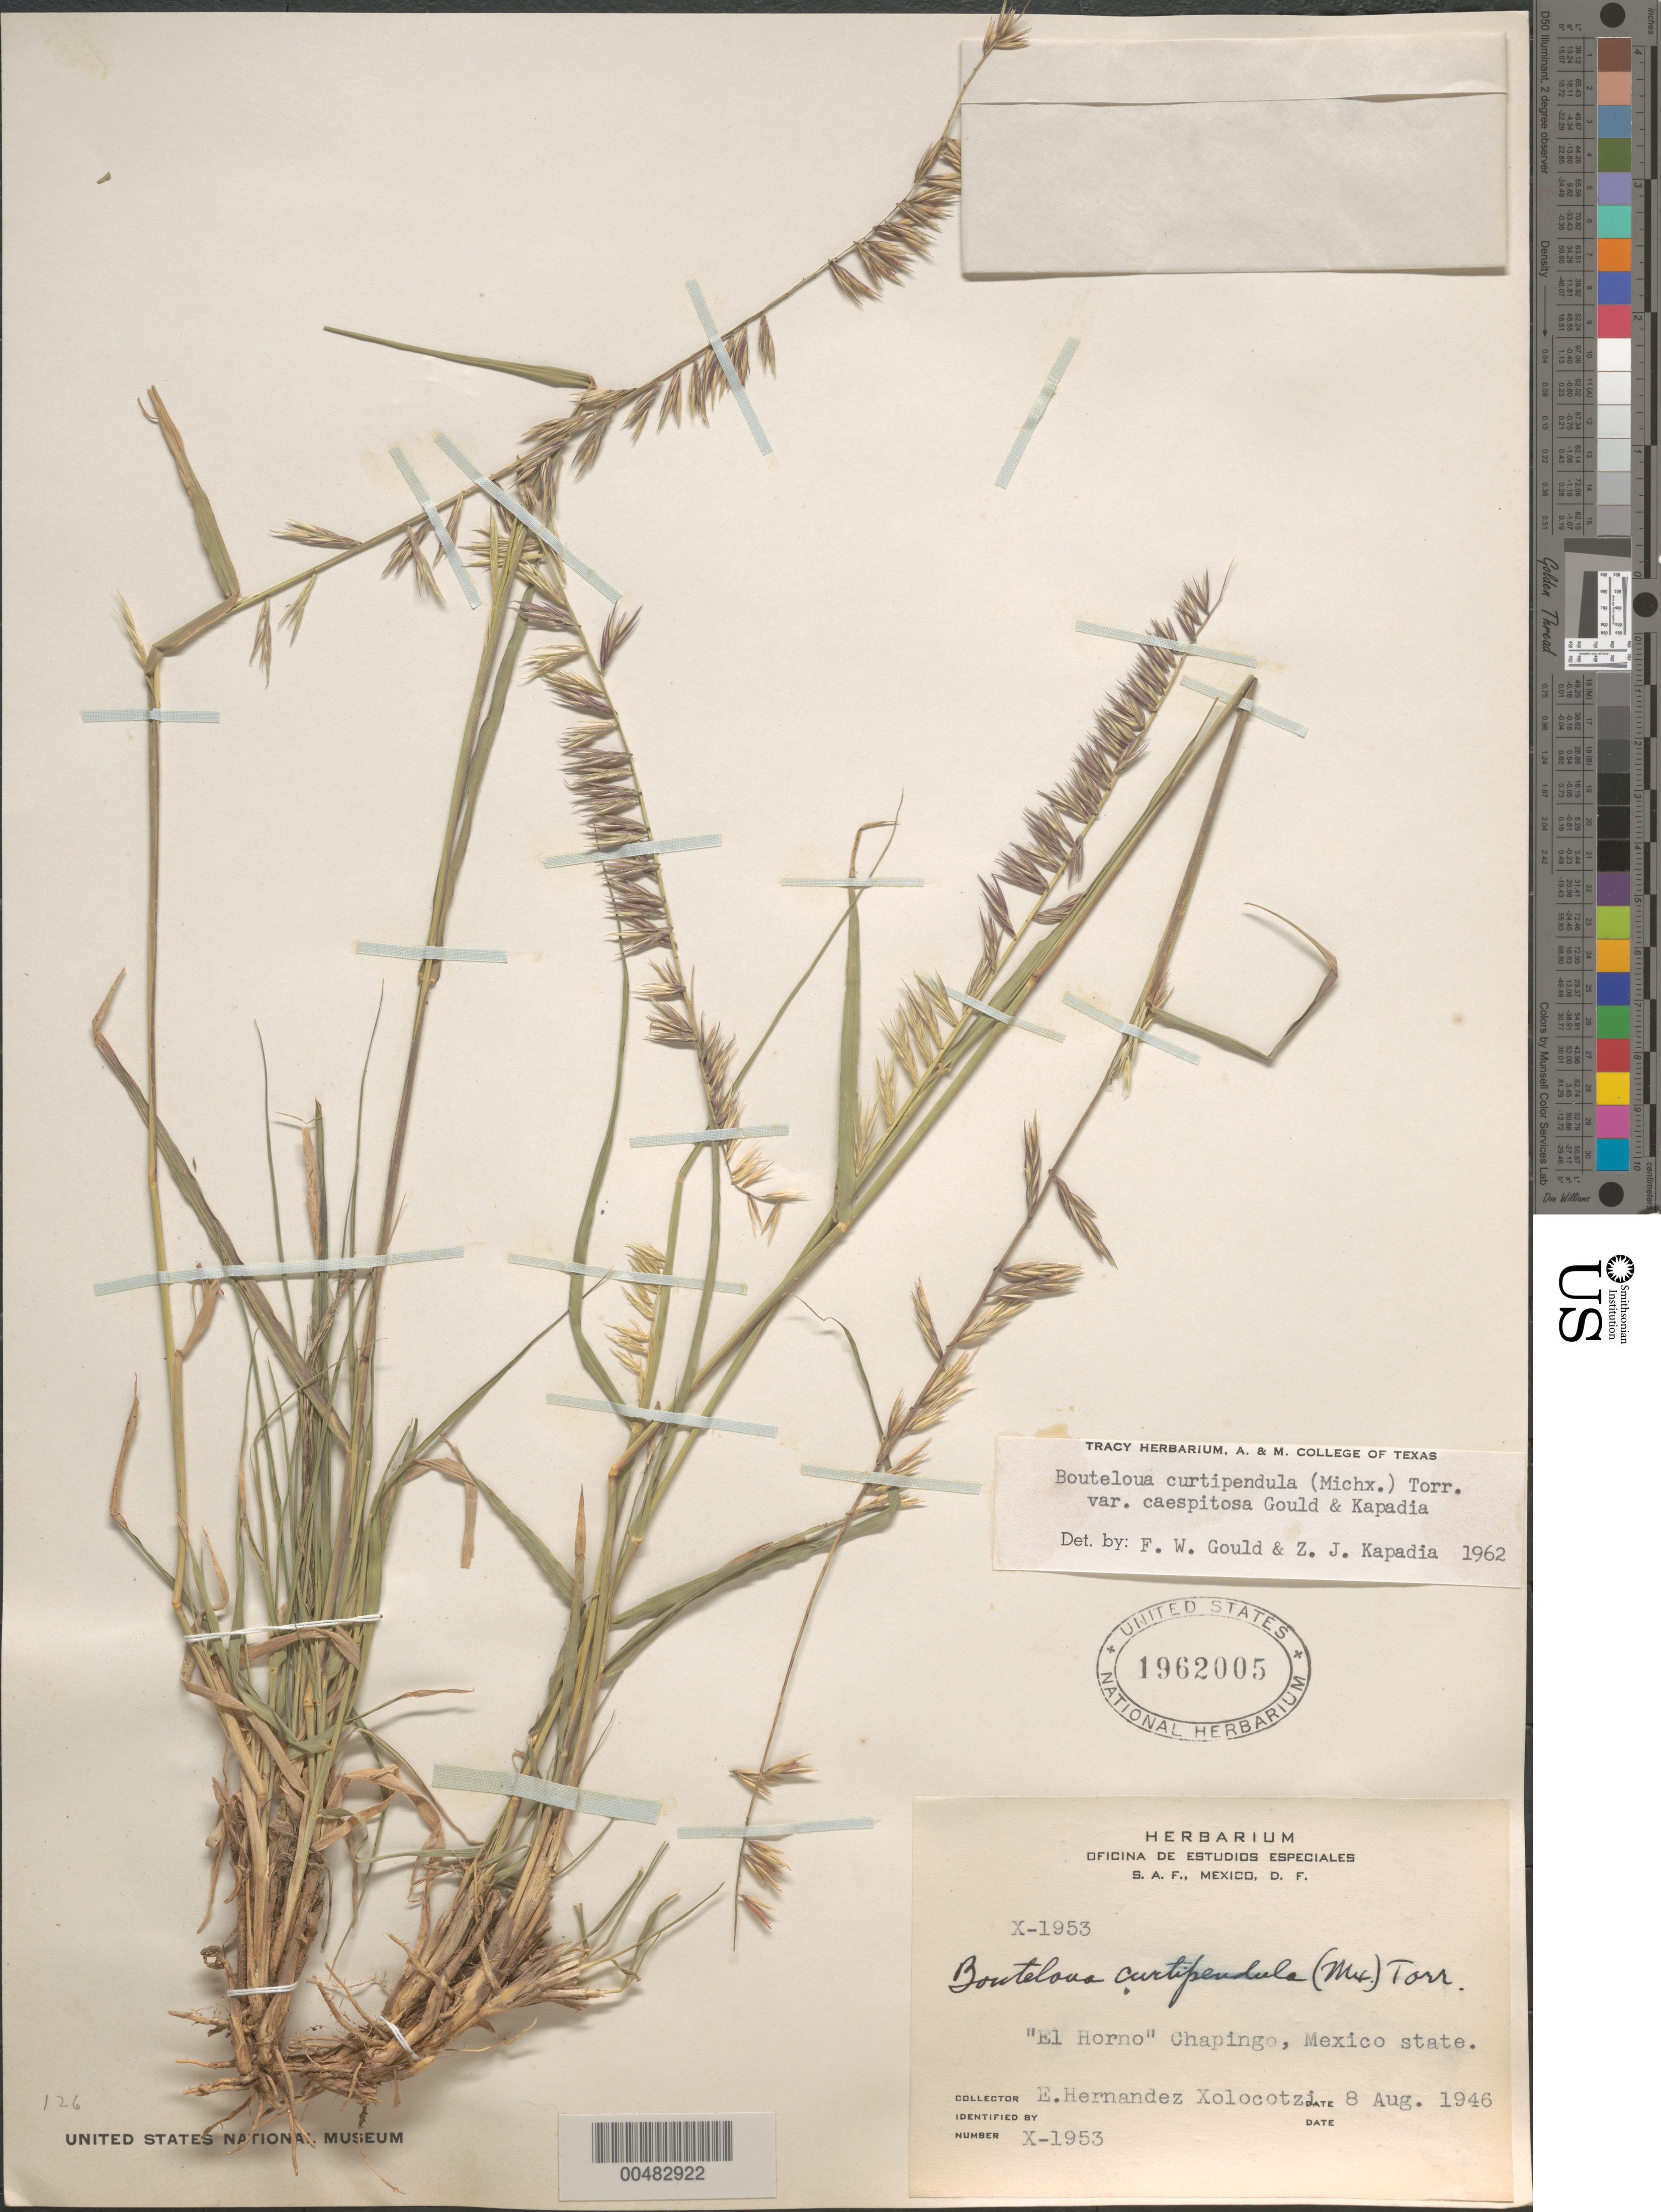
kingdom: Plantae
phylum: Tracheophyta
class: Liliopsida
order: Poales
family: Poaceae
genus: Bouteloua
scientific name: Bouteloua curtipendula var. caespitosa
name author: Gould & Kapadia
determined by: Gould, F. W.; Kapadia, Zarir J.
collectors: E. I. Hernández-X.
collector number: X-1953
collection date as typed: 8 Aug 1946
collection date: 1946-08-08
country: Mexico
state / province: México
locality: El Horno Chapingo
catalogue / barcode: US 1962005